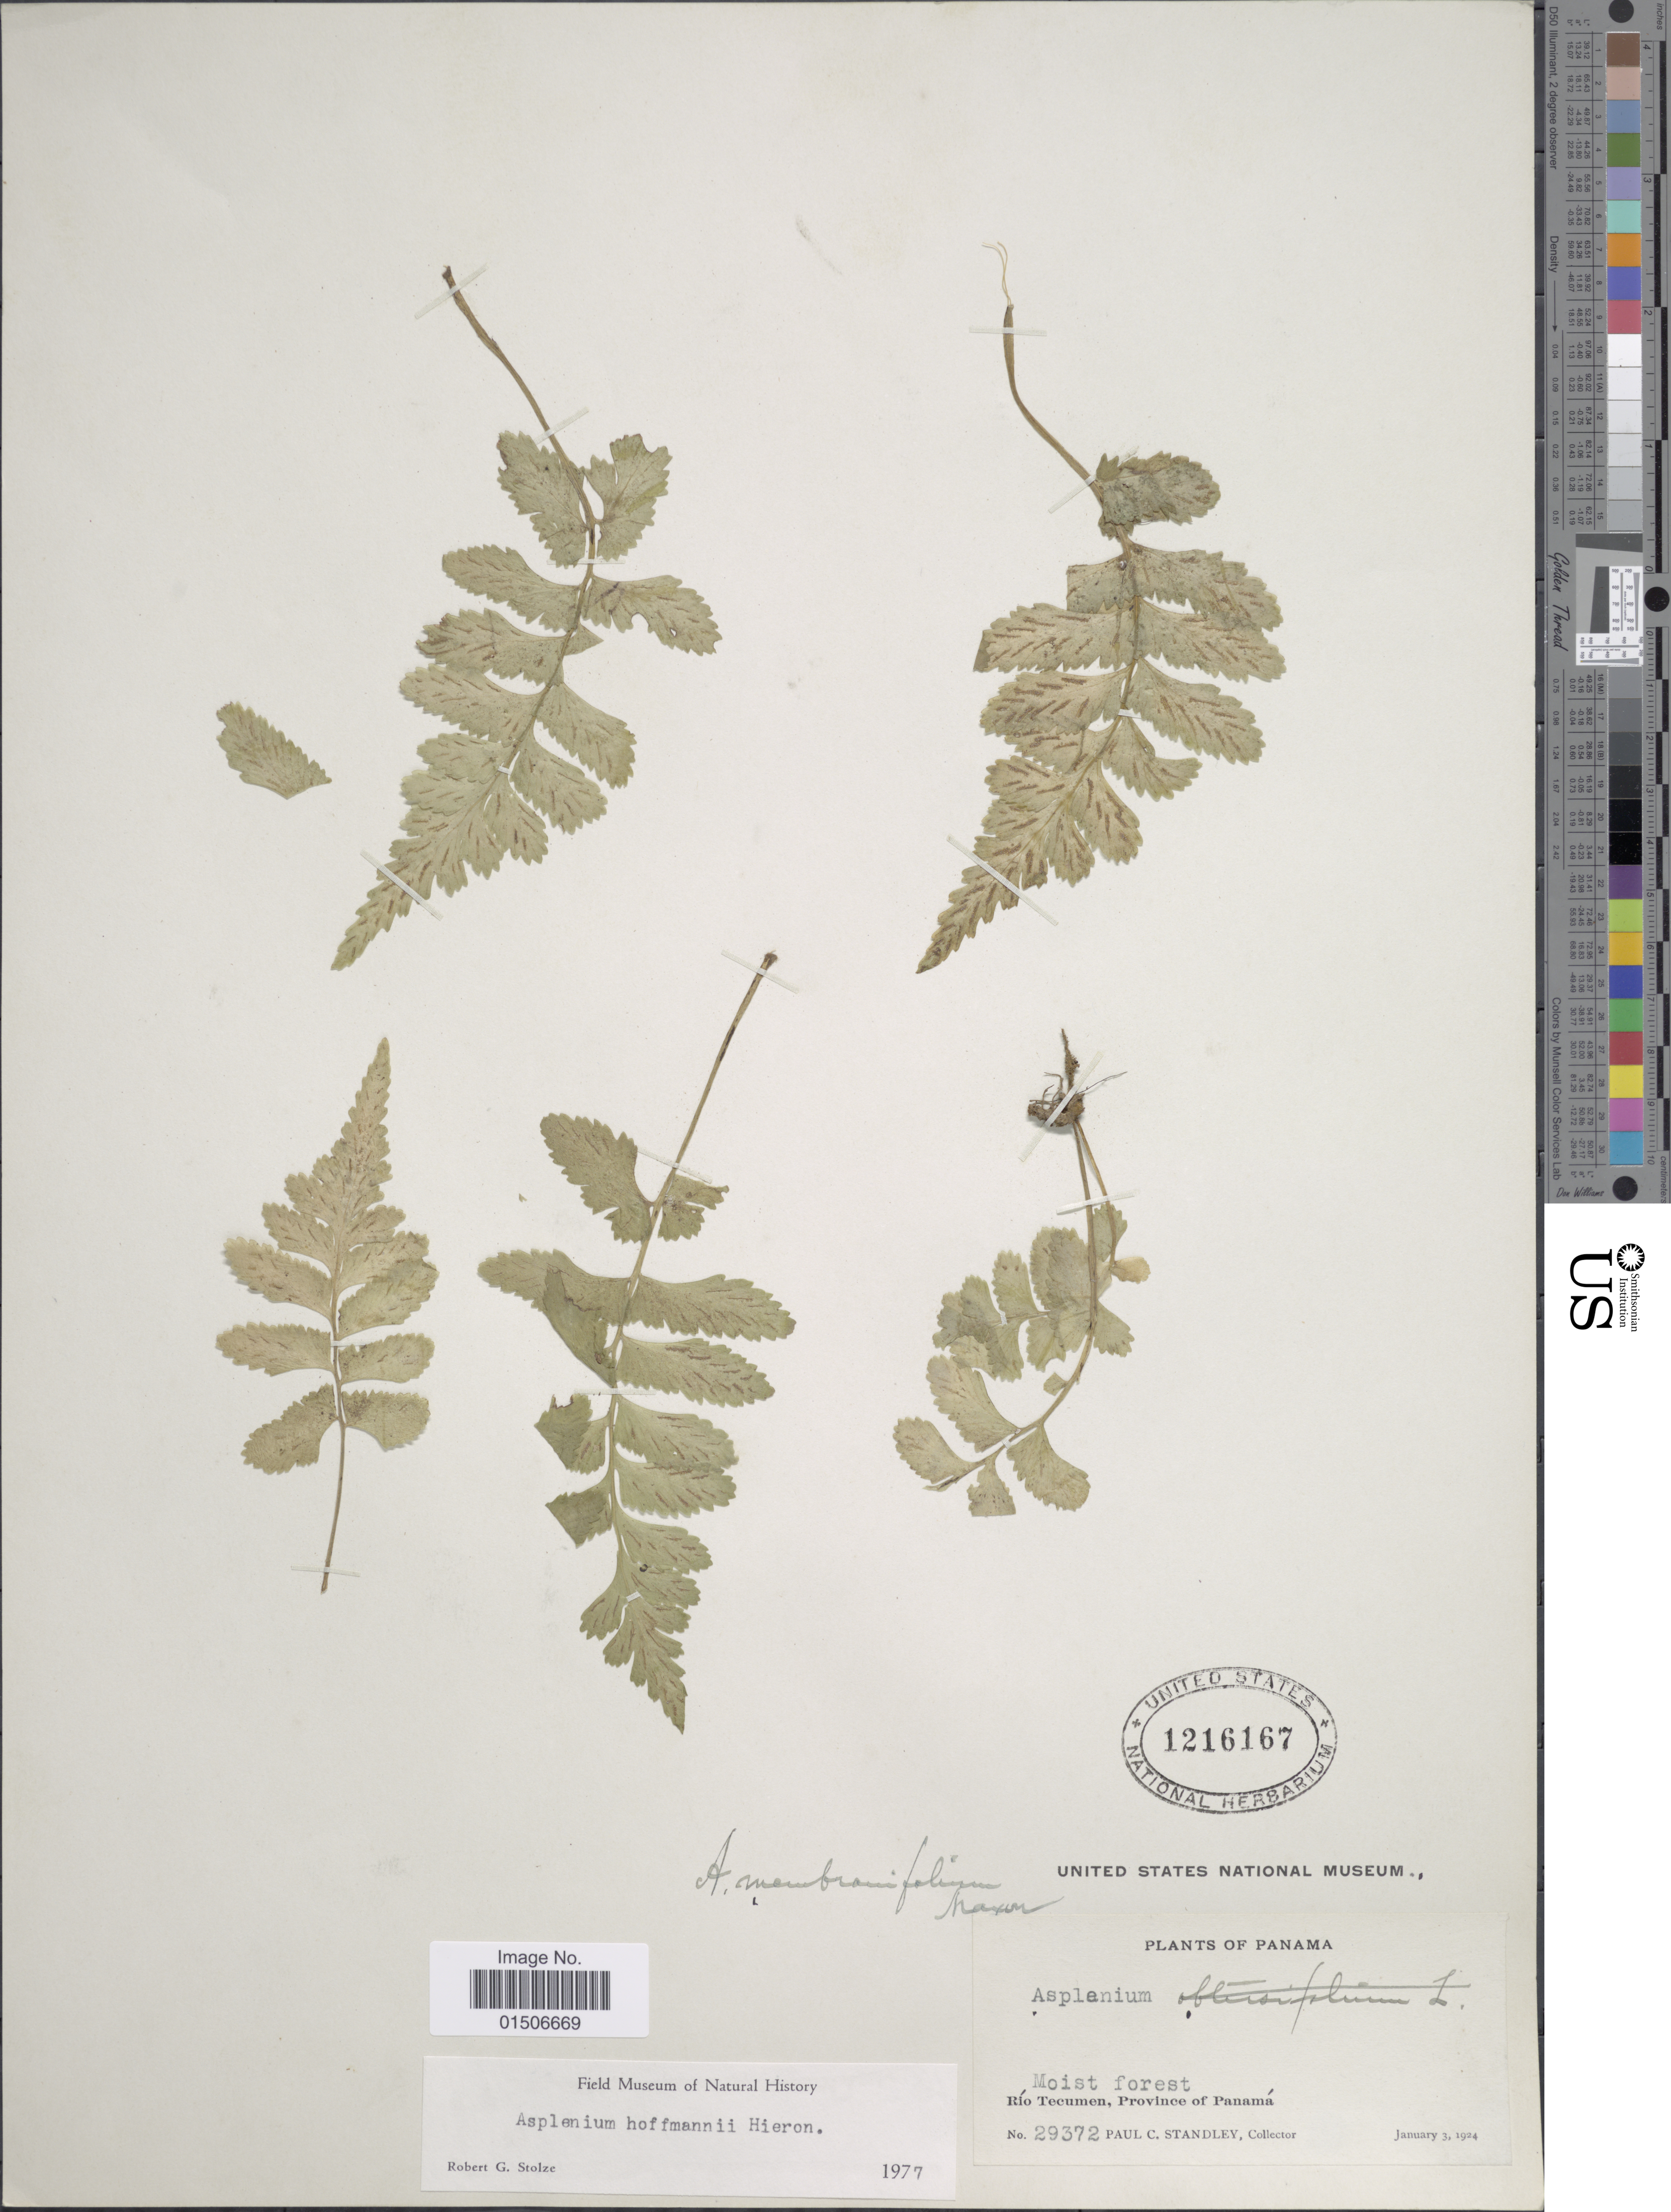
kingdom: Plantae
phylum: Tracheophyta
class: Polypodiopsida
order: Polypodiales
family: Aspleniaceae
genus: Asplenium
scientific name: Asplenium hoffmannii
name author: Hieron.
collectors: P. C. Standley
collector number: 29372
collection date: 1924-01-03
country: Panama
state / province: Panamá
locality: Moist forest, Río Tecumen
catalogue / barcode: US 1216167